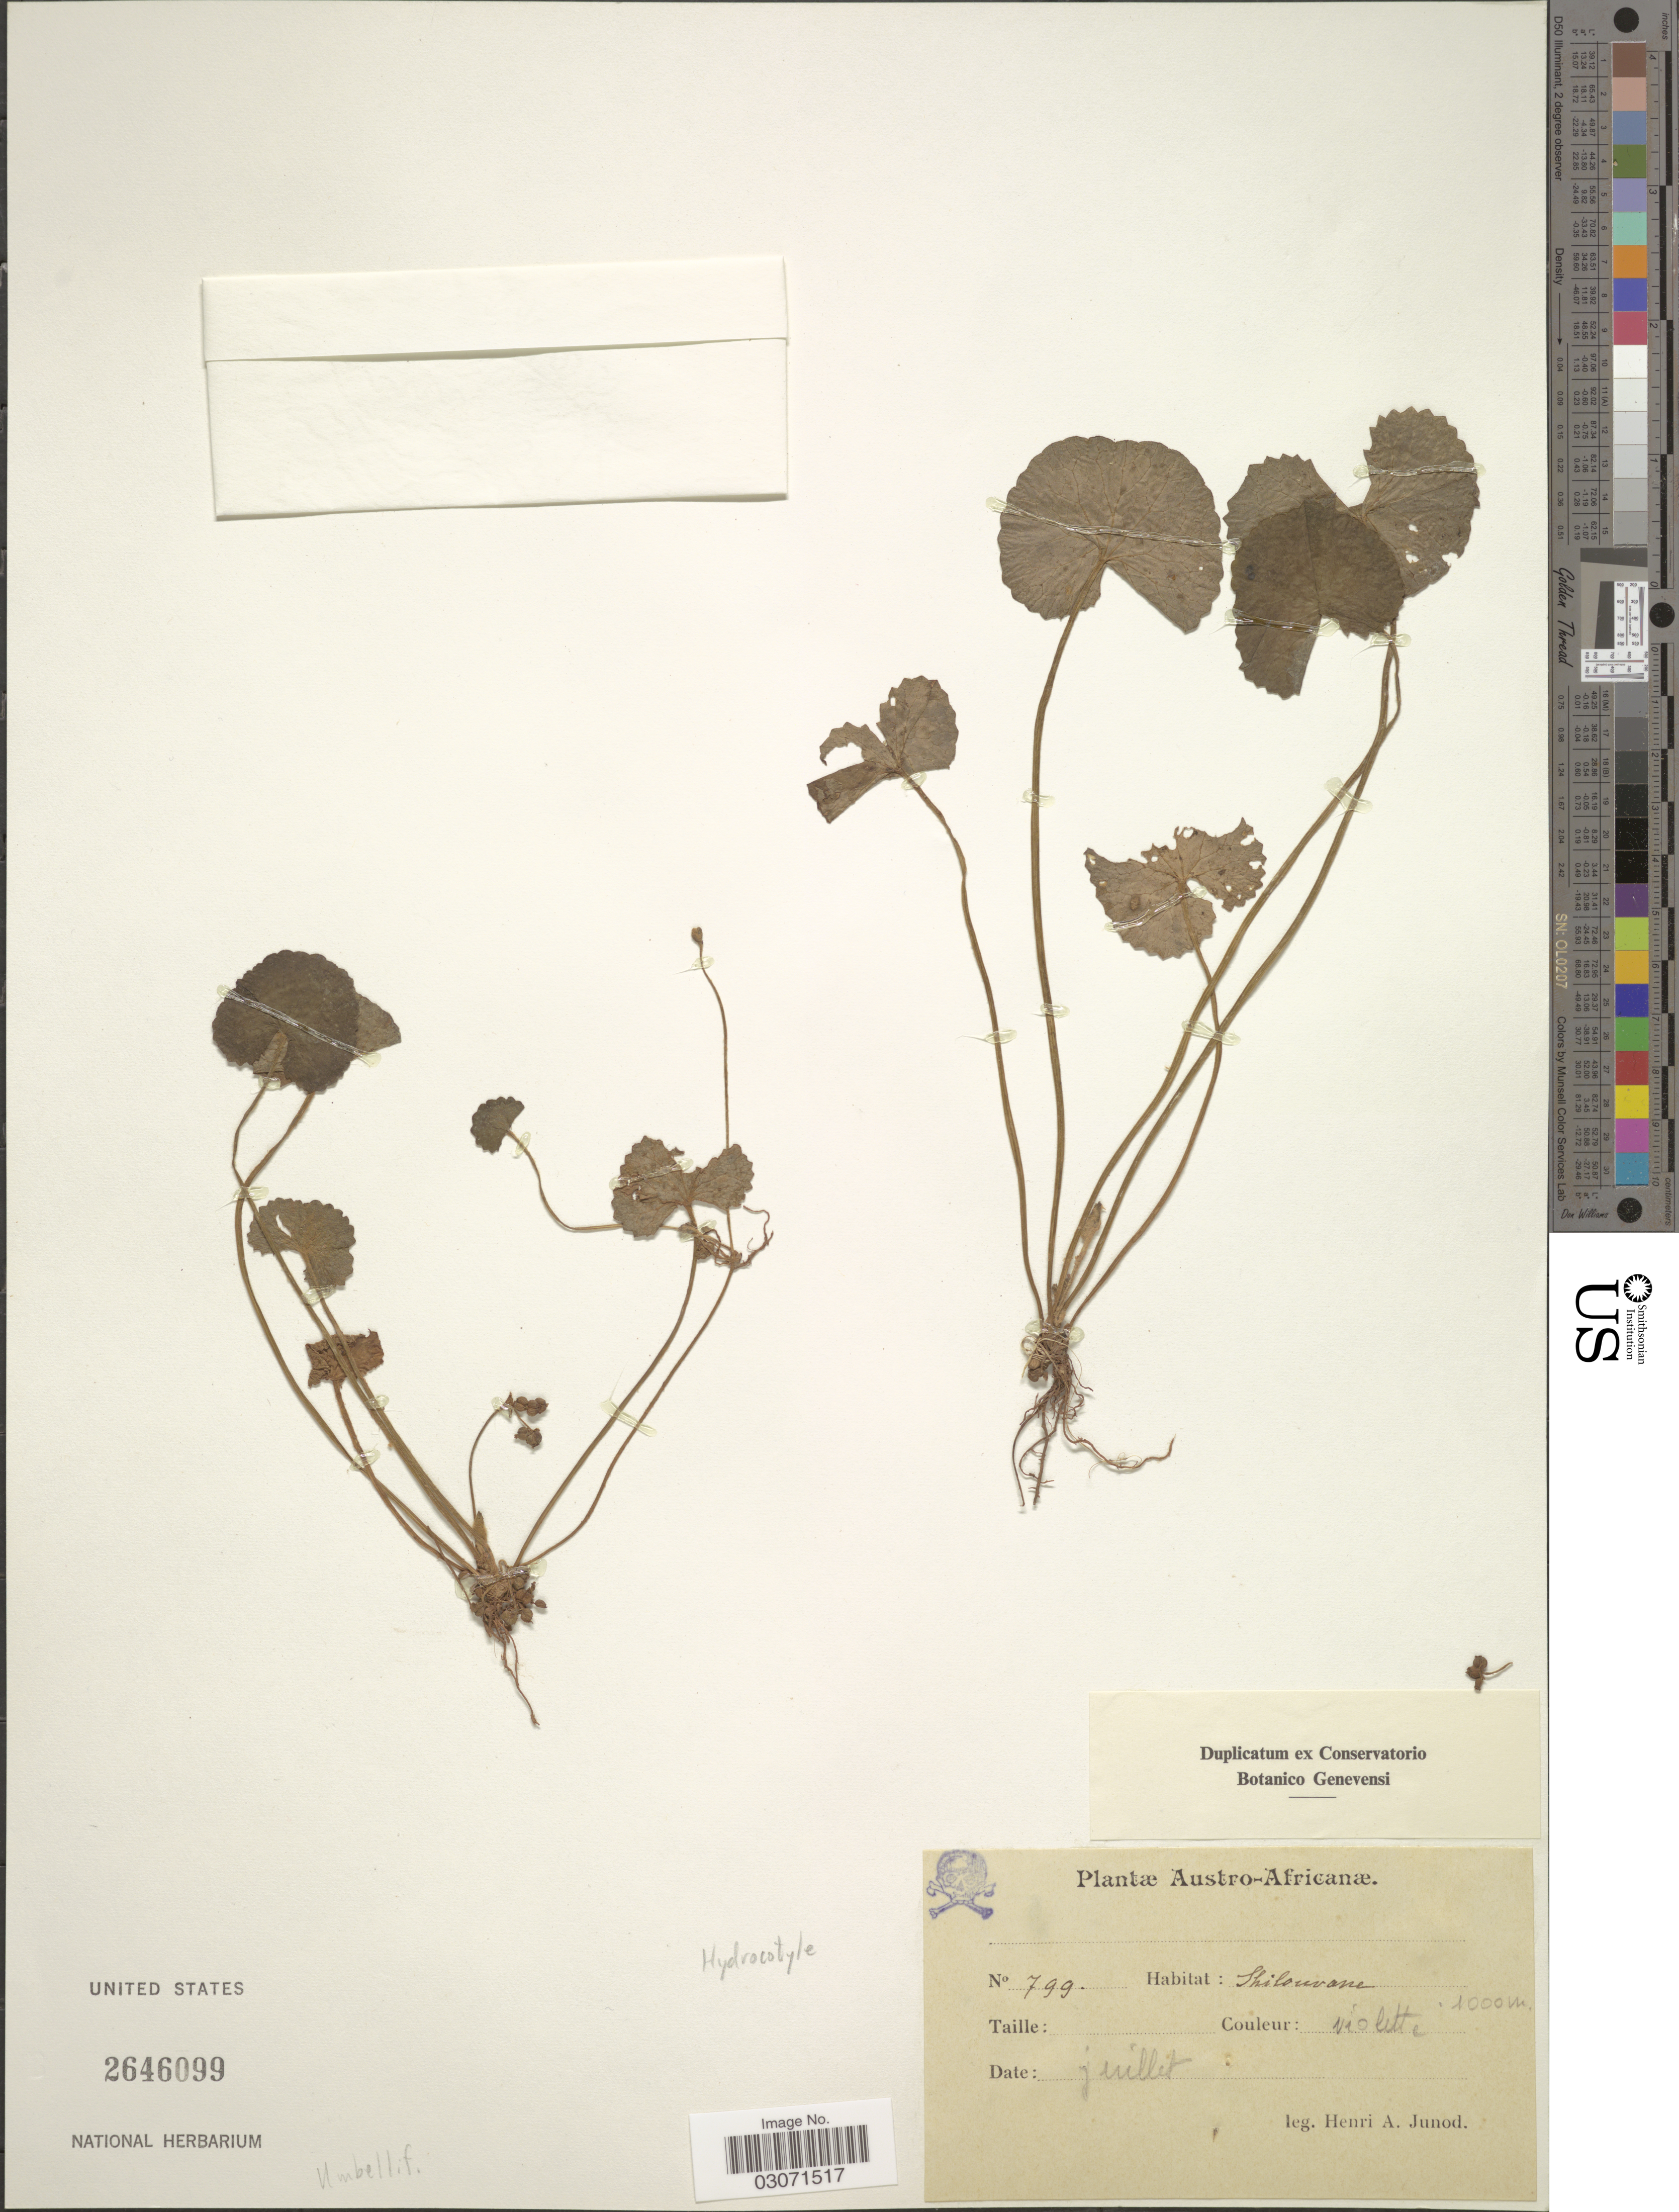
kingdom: Plantae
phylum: Tracheophyta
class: Magnoliopsida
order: Apiales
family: Araliaceae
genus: Hydrocotyle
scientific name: Hydrocotyle sp.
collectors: H. Junod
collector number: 799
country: South Africa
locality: Austro-Africanæ. Shilouvane.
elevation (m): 1000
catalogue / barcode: US 2646099